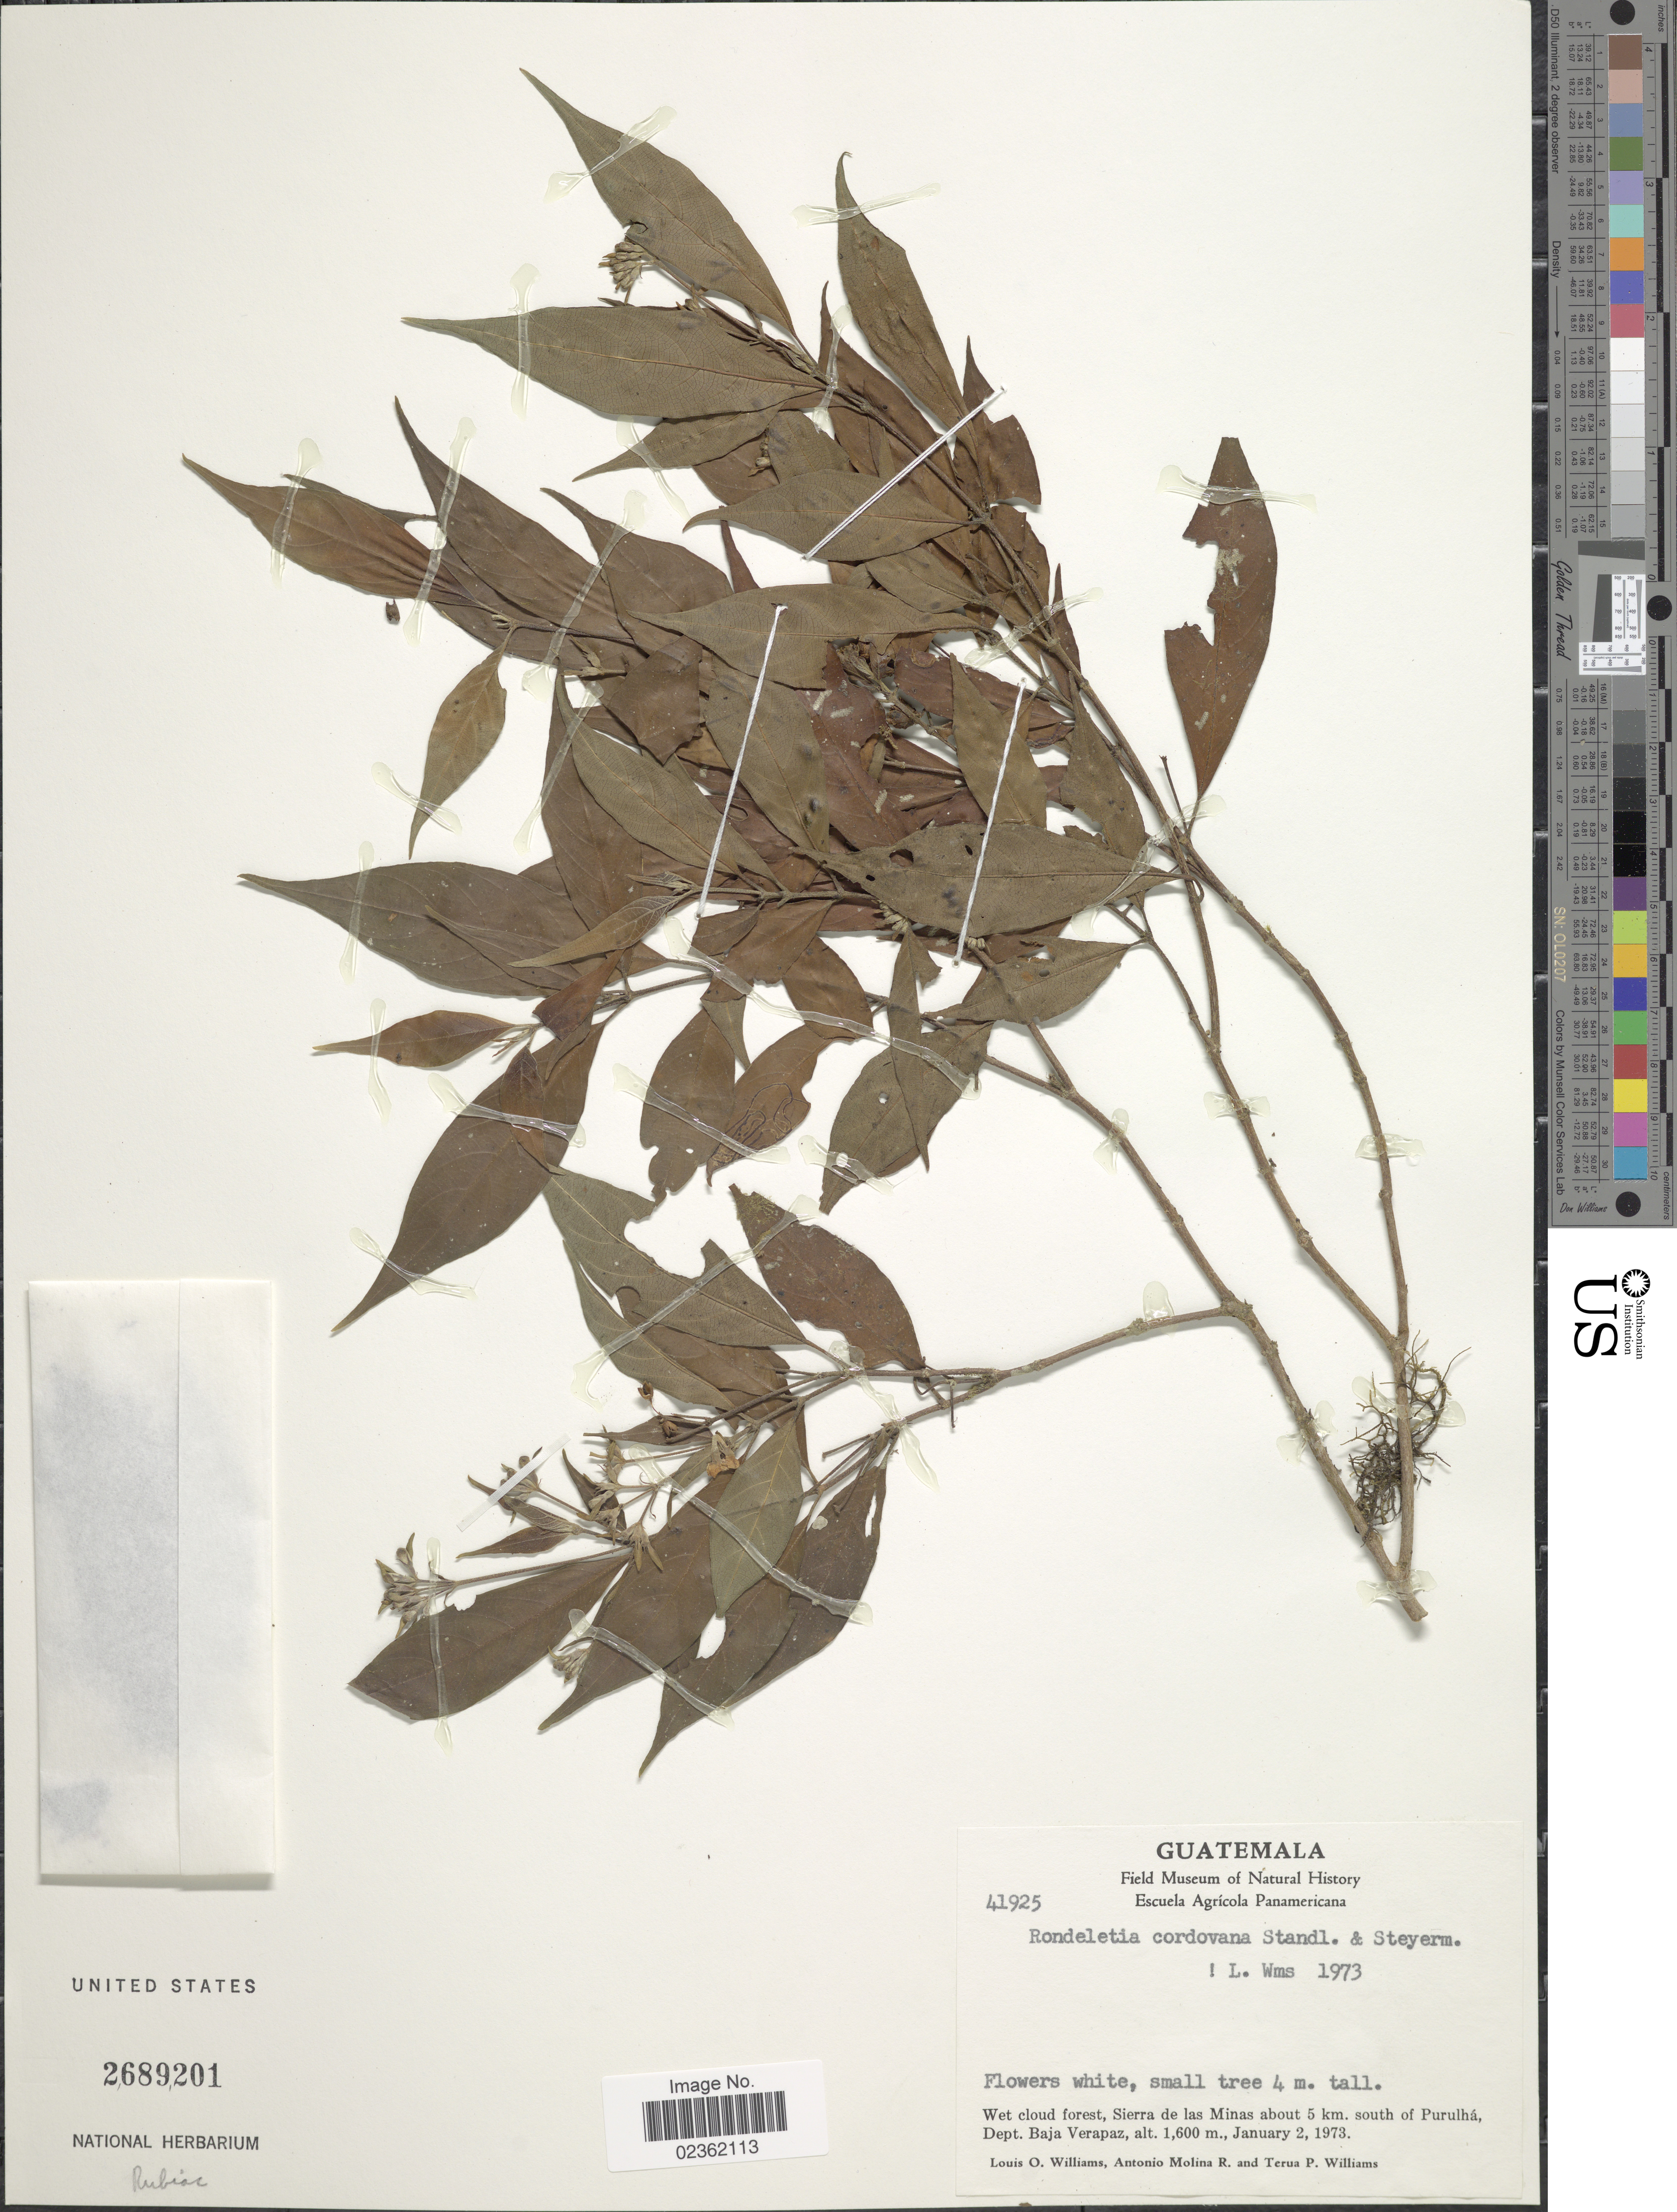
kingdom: Plantae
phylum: Tracheophyta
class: Magnoliopsida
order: Gentianales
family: Rubiaceae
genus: Rondeletia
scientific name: Rondeletia cordovana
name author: Standl. & Steyerm.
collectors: L. O. Williams, A. Molina R. & T. P. Williams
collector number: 41925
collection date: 1973-01-02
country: Guatemala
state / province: Baja Verapaz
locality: Wet cloud forest, Sierra de las Minas about 5 km. south of Purulha.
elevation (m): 1600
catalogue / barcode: US 2689201